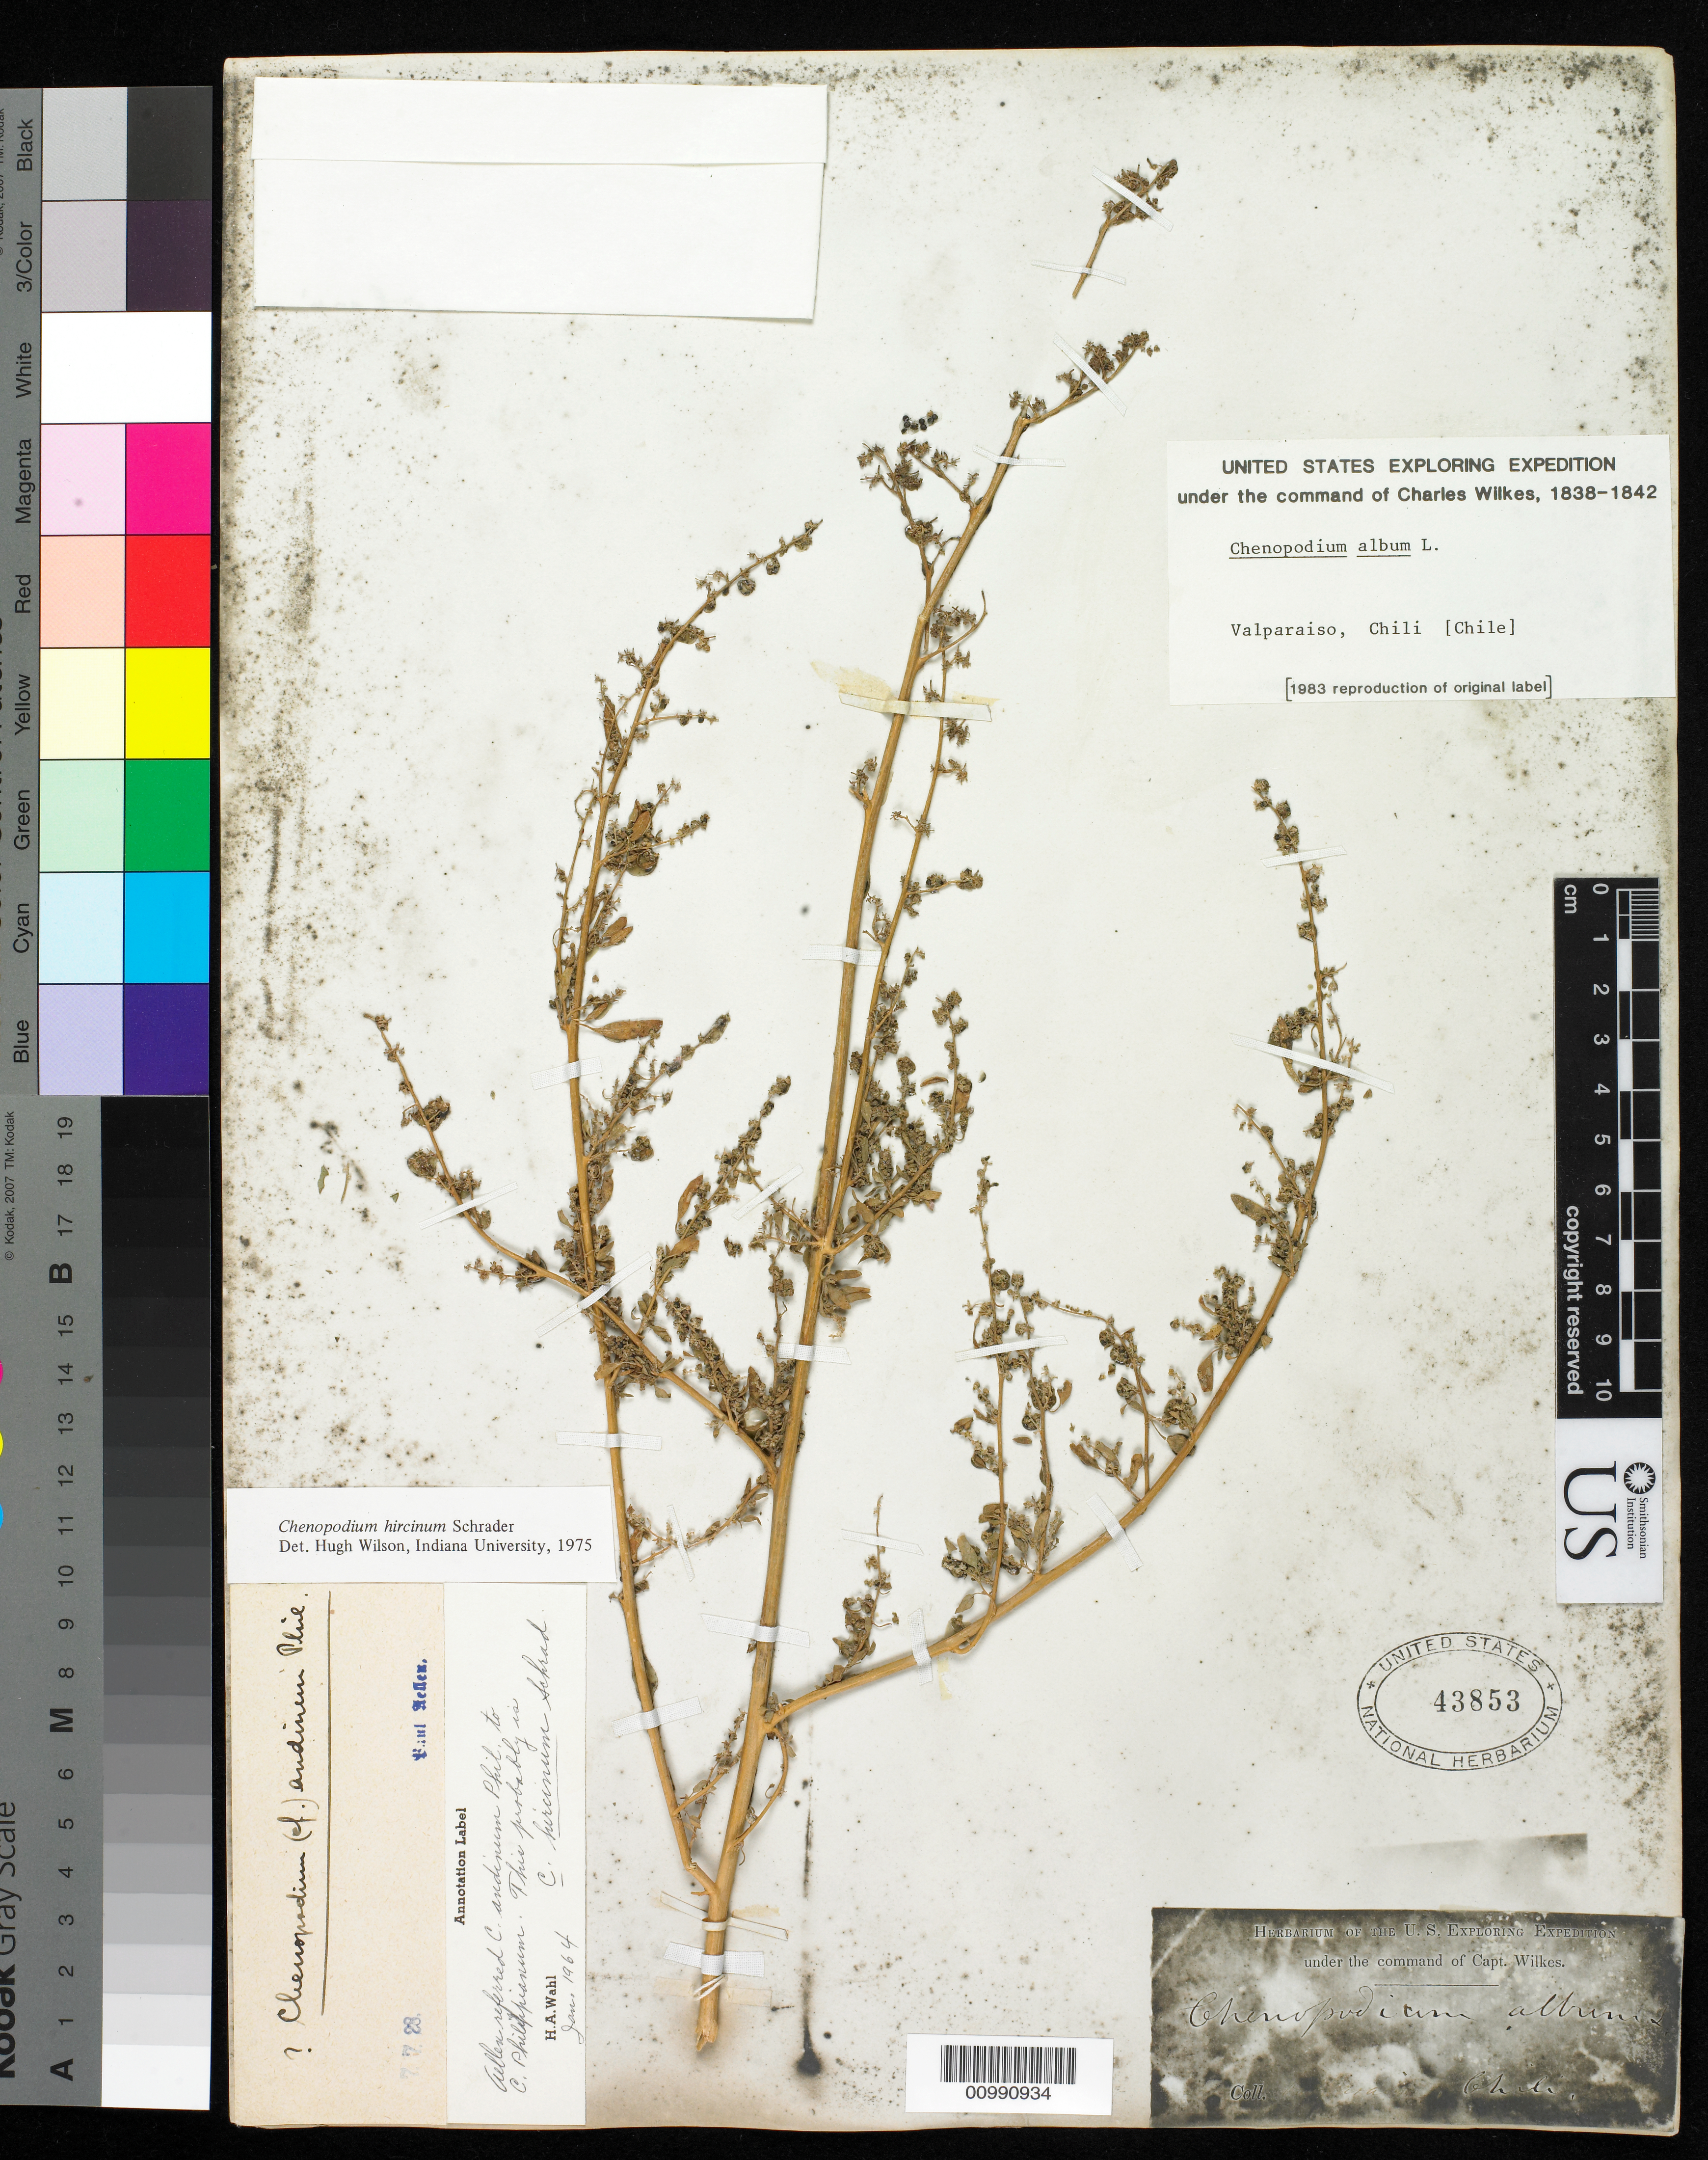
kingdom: Plantae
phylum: Tracheophyta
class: Magnoliopsida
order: Caryophyllales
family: Amaranthaceae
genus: Chenopodium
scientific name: Chenopodium hircinum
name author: Schrad.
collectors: Wilkes Explor. Exped.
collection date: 1838/1842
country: Chile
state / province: Valparaíso (V)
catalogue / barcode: US 43853